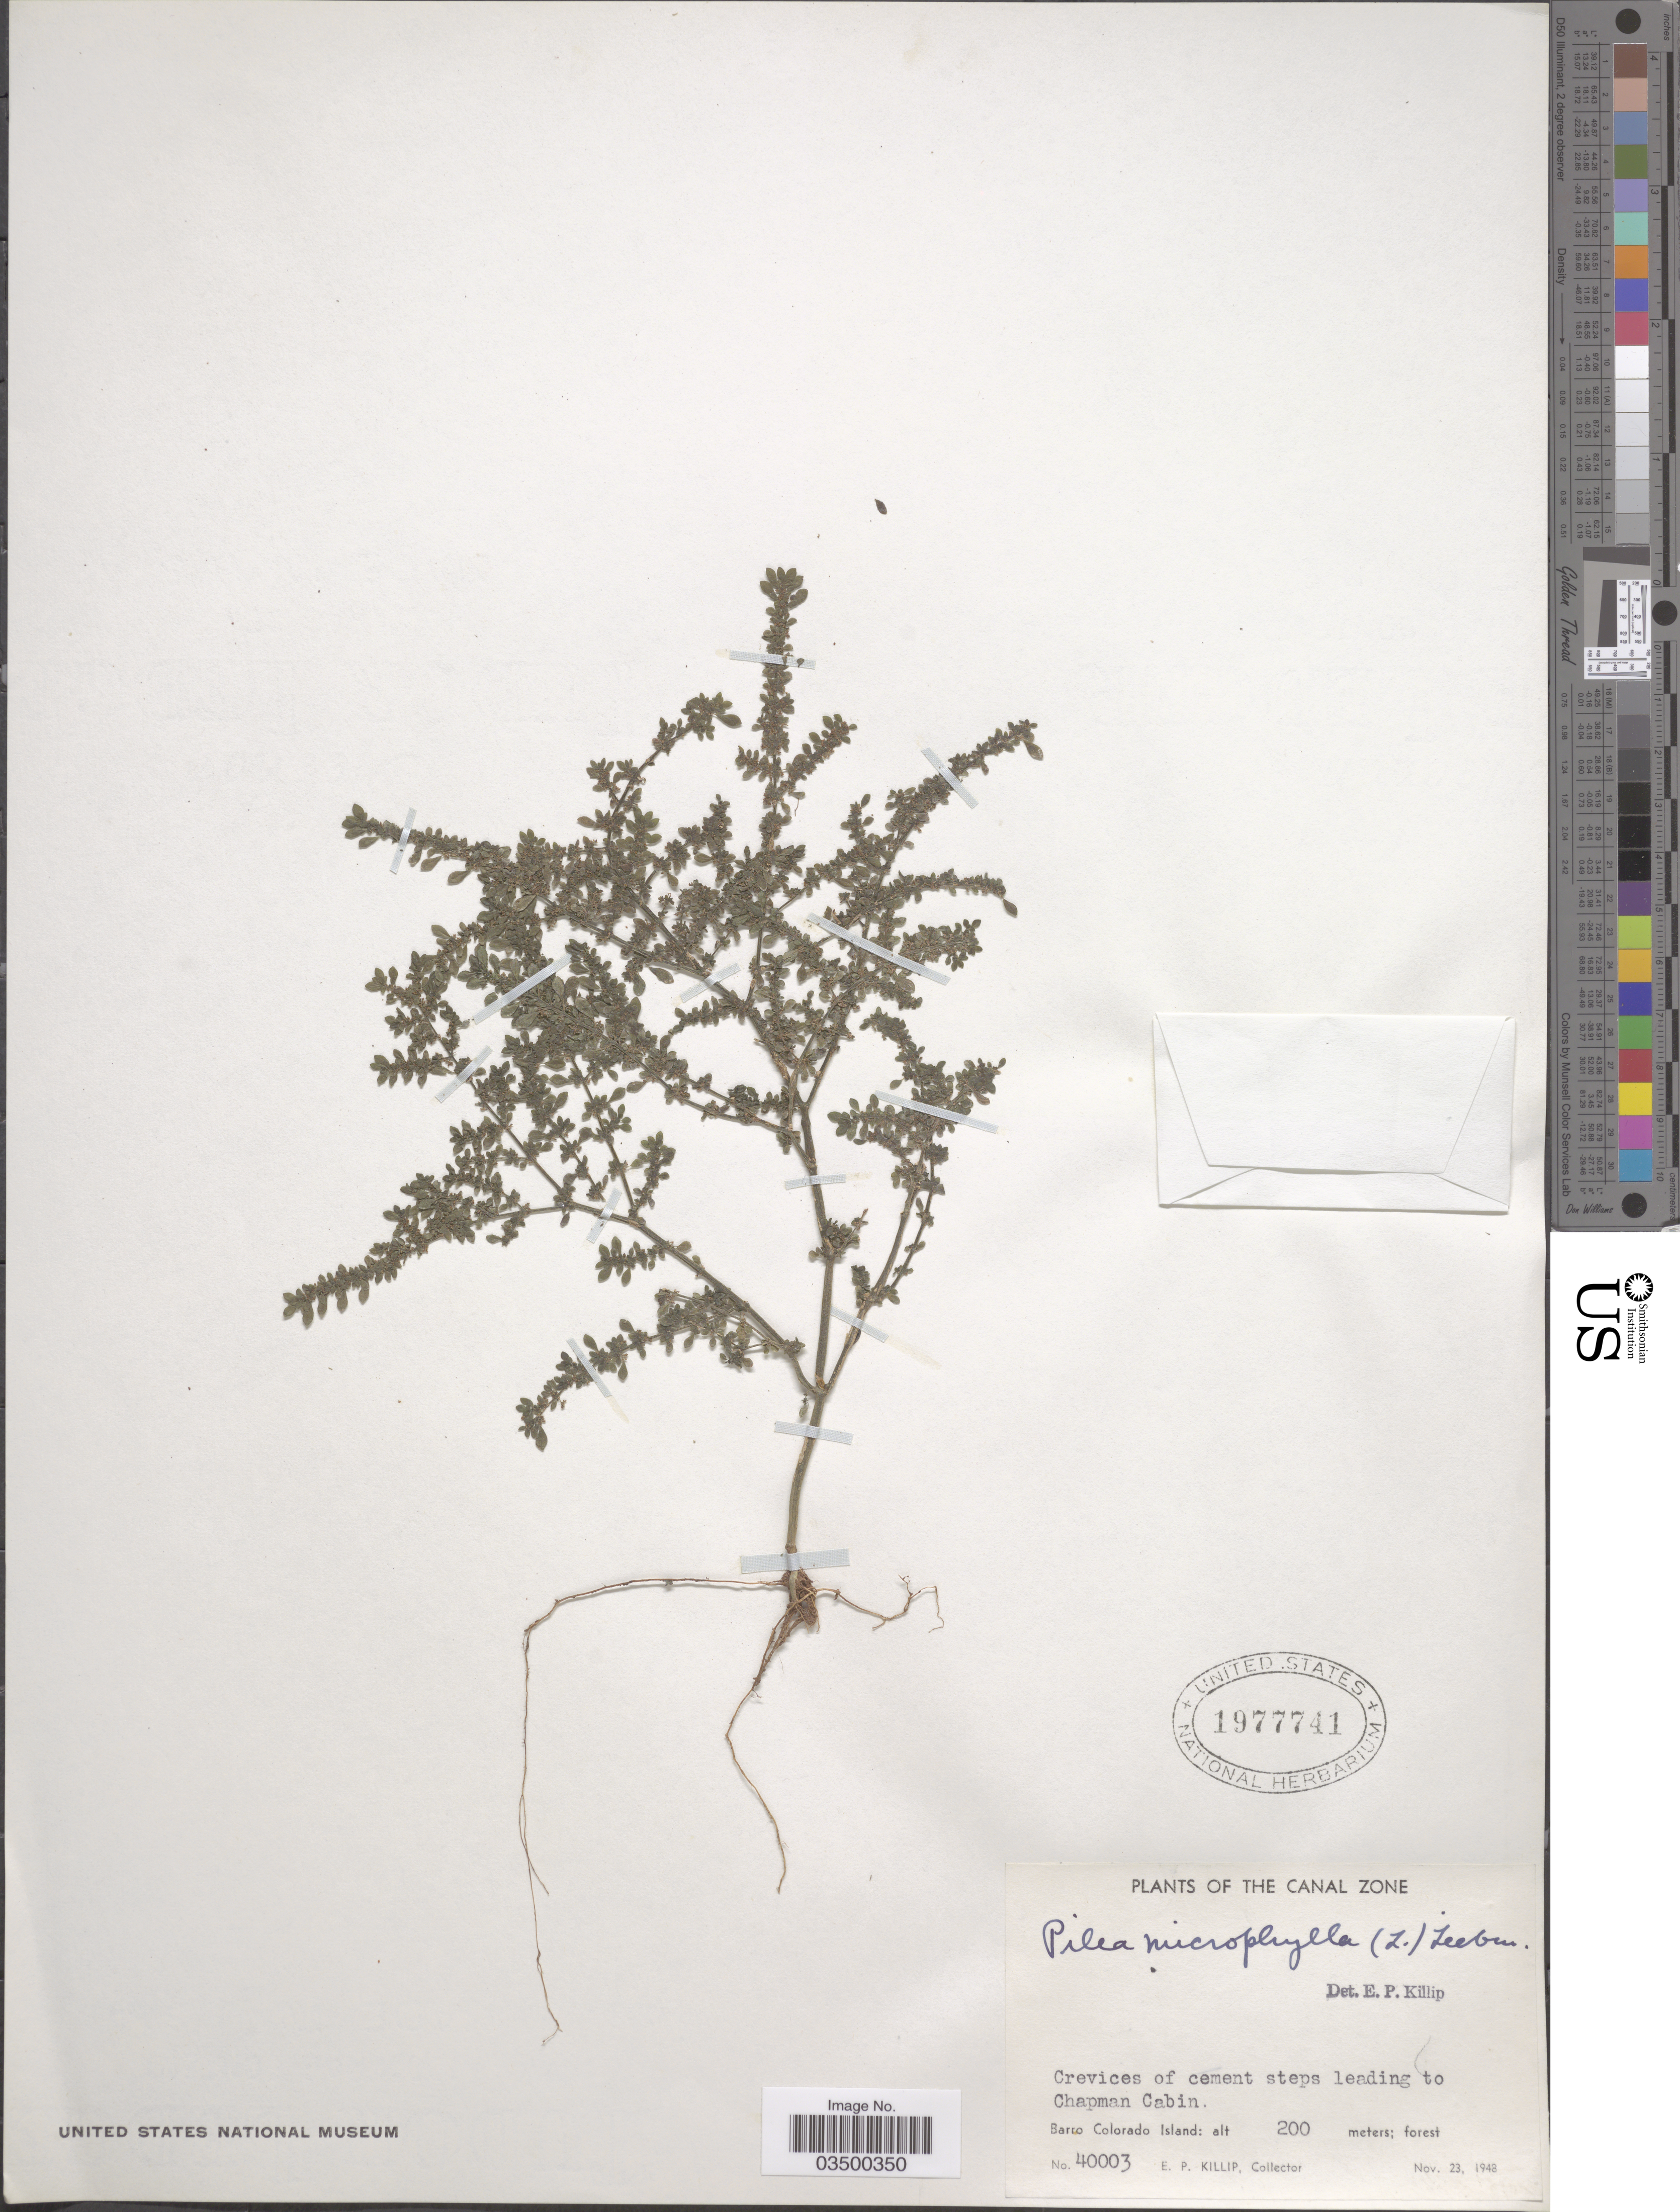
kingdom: Plantae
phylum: Tracheophyta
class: Magnoliopsida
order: Rosales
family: Urticaceae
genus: Pilea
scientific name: Pilea microphylla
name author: (L.) Liebm.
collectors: E. P. Killip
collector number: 40003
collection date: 1948-11-23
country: Panama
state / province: Panamá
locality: The Canal Zone. Crevices of cement steps leading to Chapman Cabin. Barro Colorado Island.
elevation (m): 200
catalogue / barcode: US 1977741